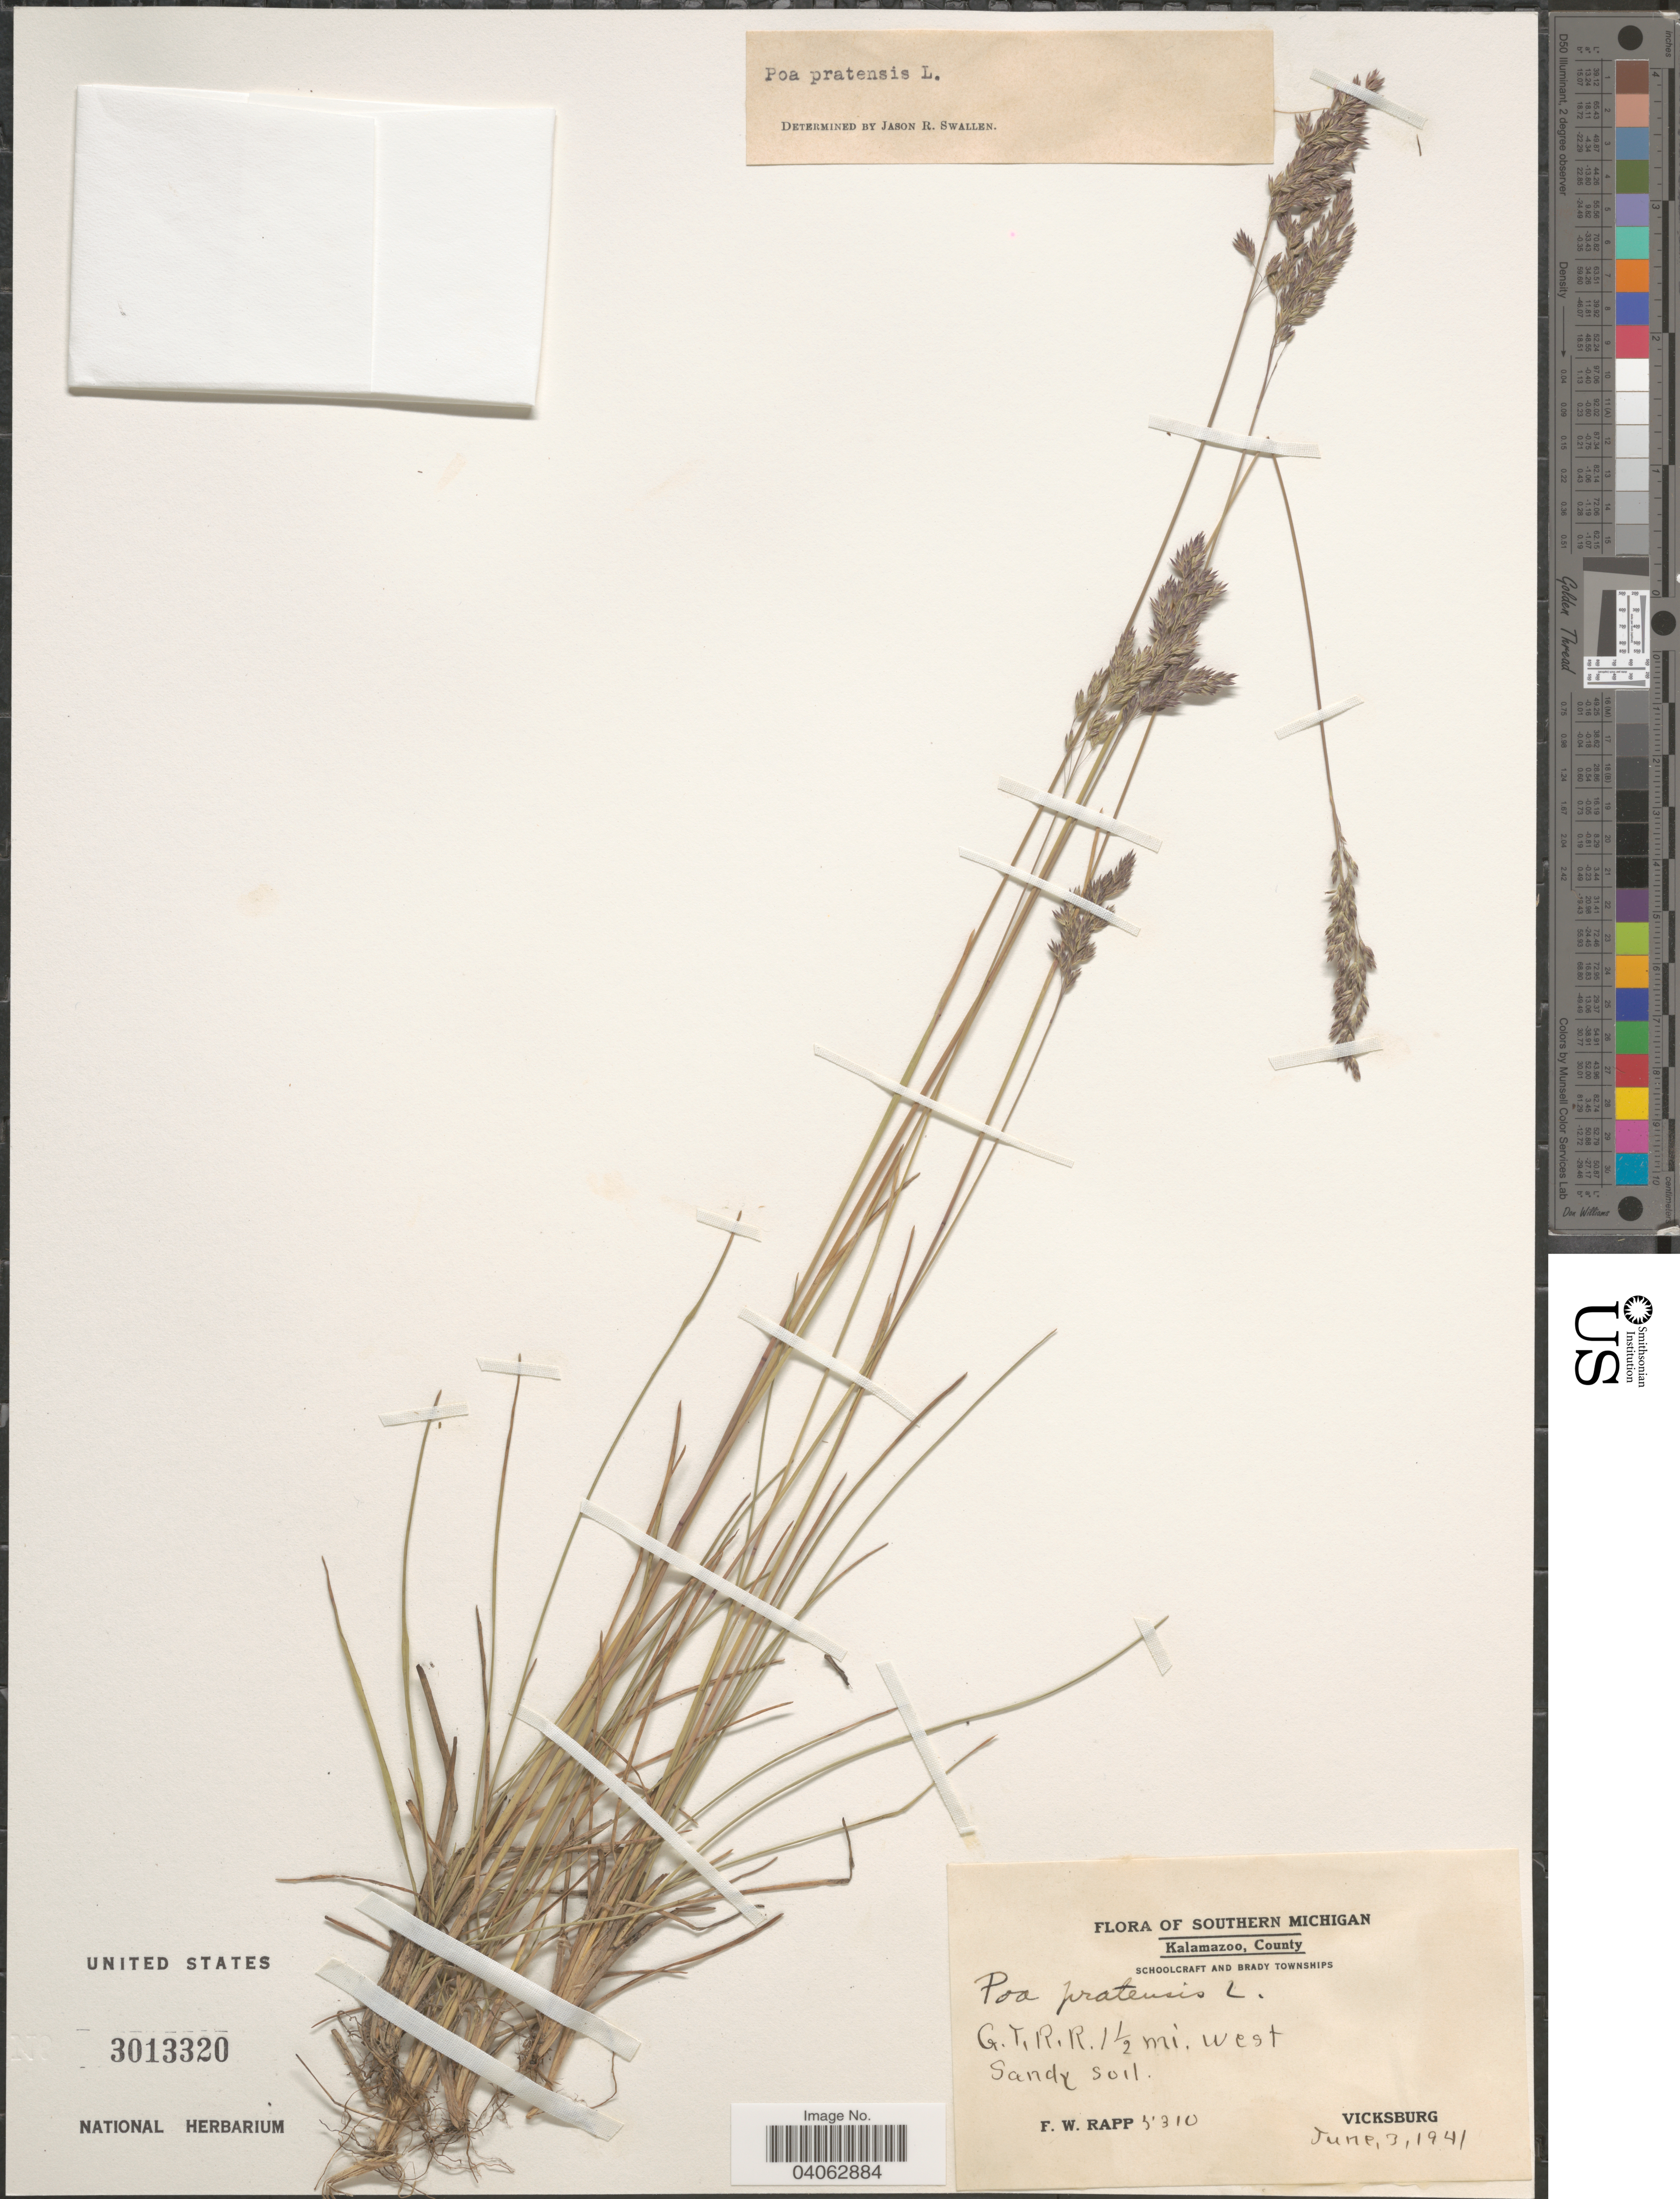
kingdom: Plantae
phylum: Tracheophyta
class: Liliopsida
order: Poales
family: Poaceae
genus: Poa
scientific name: Poa pratensis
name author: L.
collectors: F. Rapp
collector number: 5310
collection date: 1941-06-03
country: United States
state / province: Michigan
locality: Southern Michigan. Kalamazoo County. Schoolcraft and Brady Townships. G.T.R.R. 1½ mi. west. Vicksburg.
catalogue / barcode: US 3013320